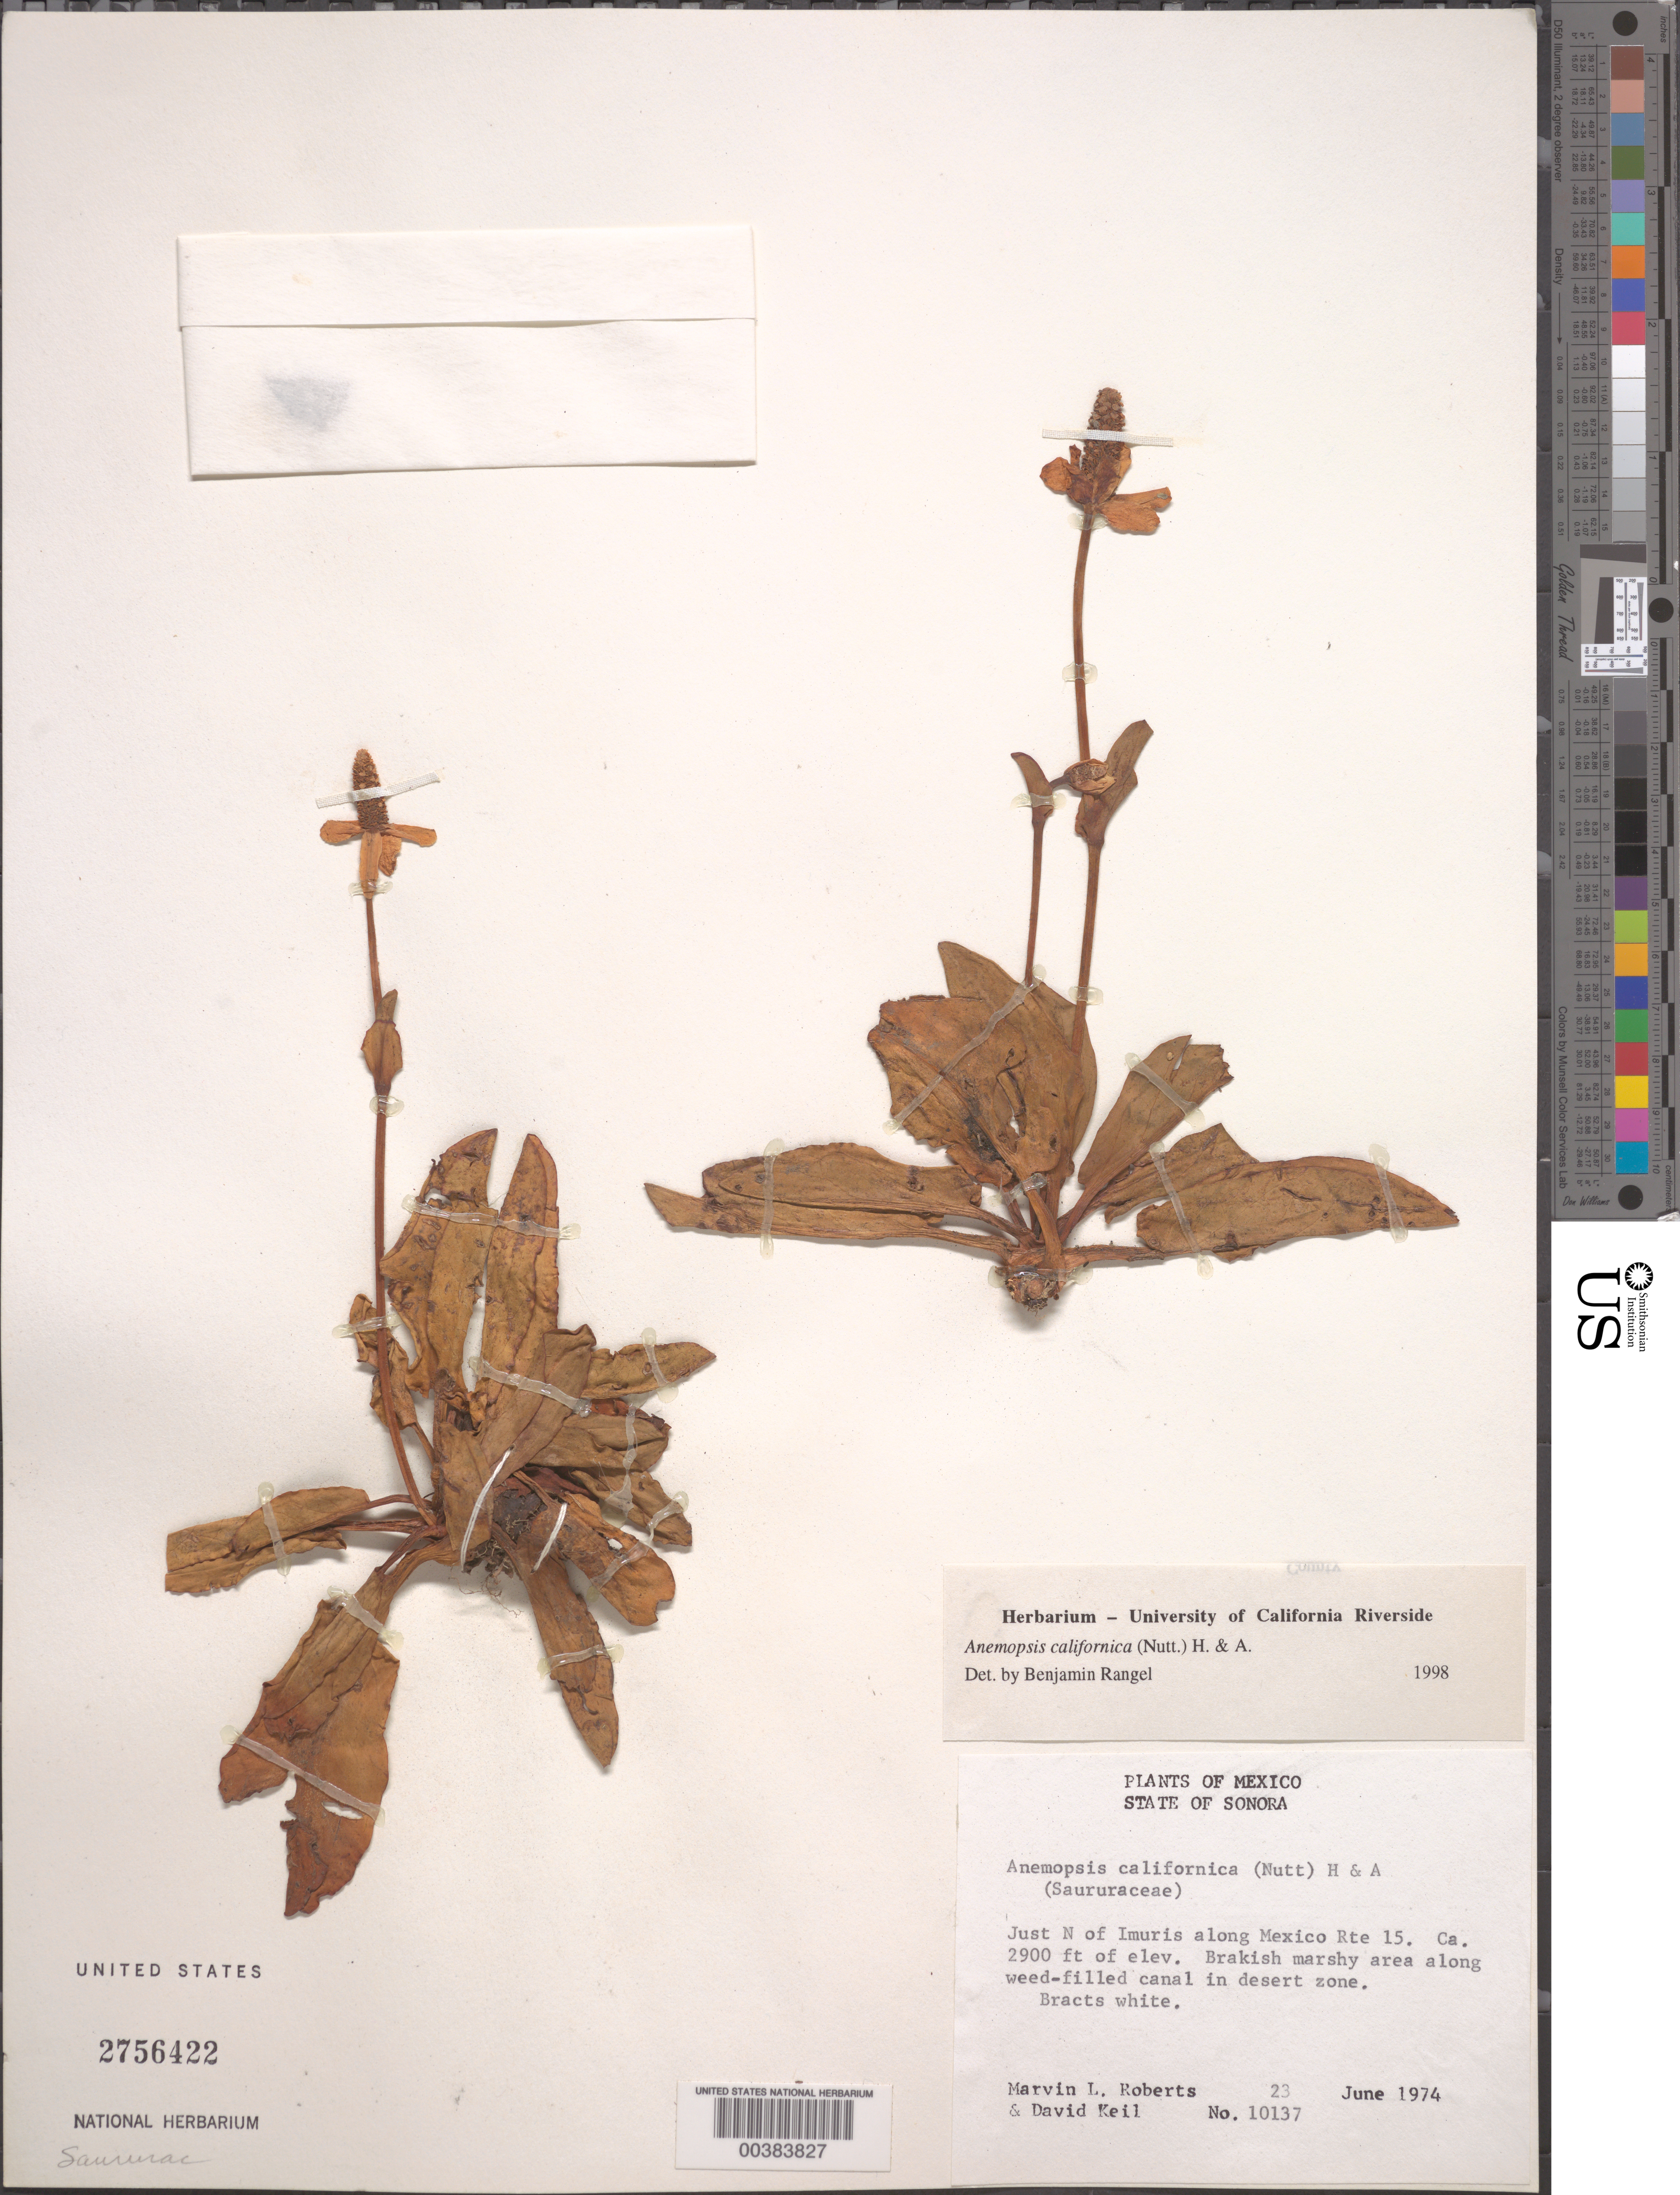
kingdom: Plantae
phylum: Tracheophyta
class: Magnoliopsida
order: Piperales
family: Saururaceae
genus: Anemopsis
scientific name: Anemopsis californica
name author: (Nutt.) Hook. & Arn.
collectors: M. Roberts & D. J. Keil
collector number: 10137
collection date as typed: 23 Jun 1974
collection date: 1974-06-23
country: Mexico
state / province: Sonora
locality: N of imuris along mexico rt. 13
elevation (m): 884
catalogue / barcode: US 2756422